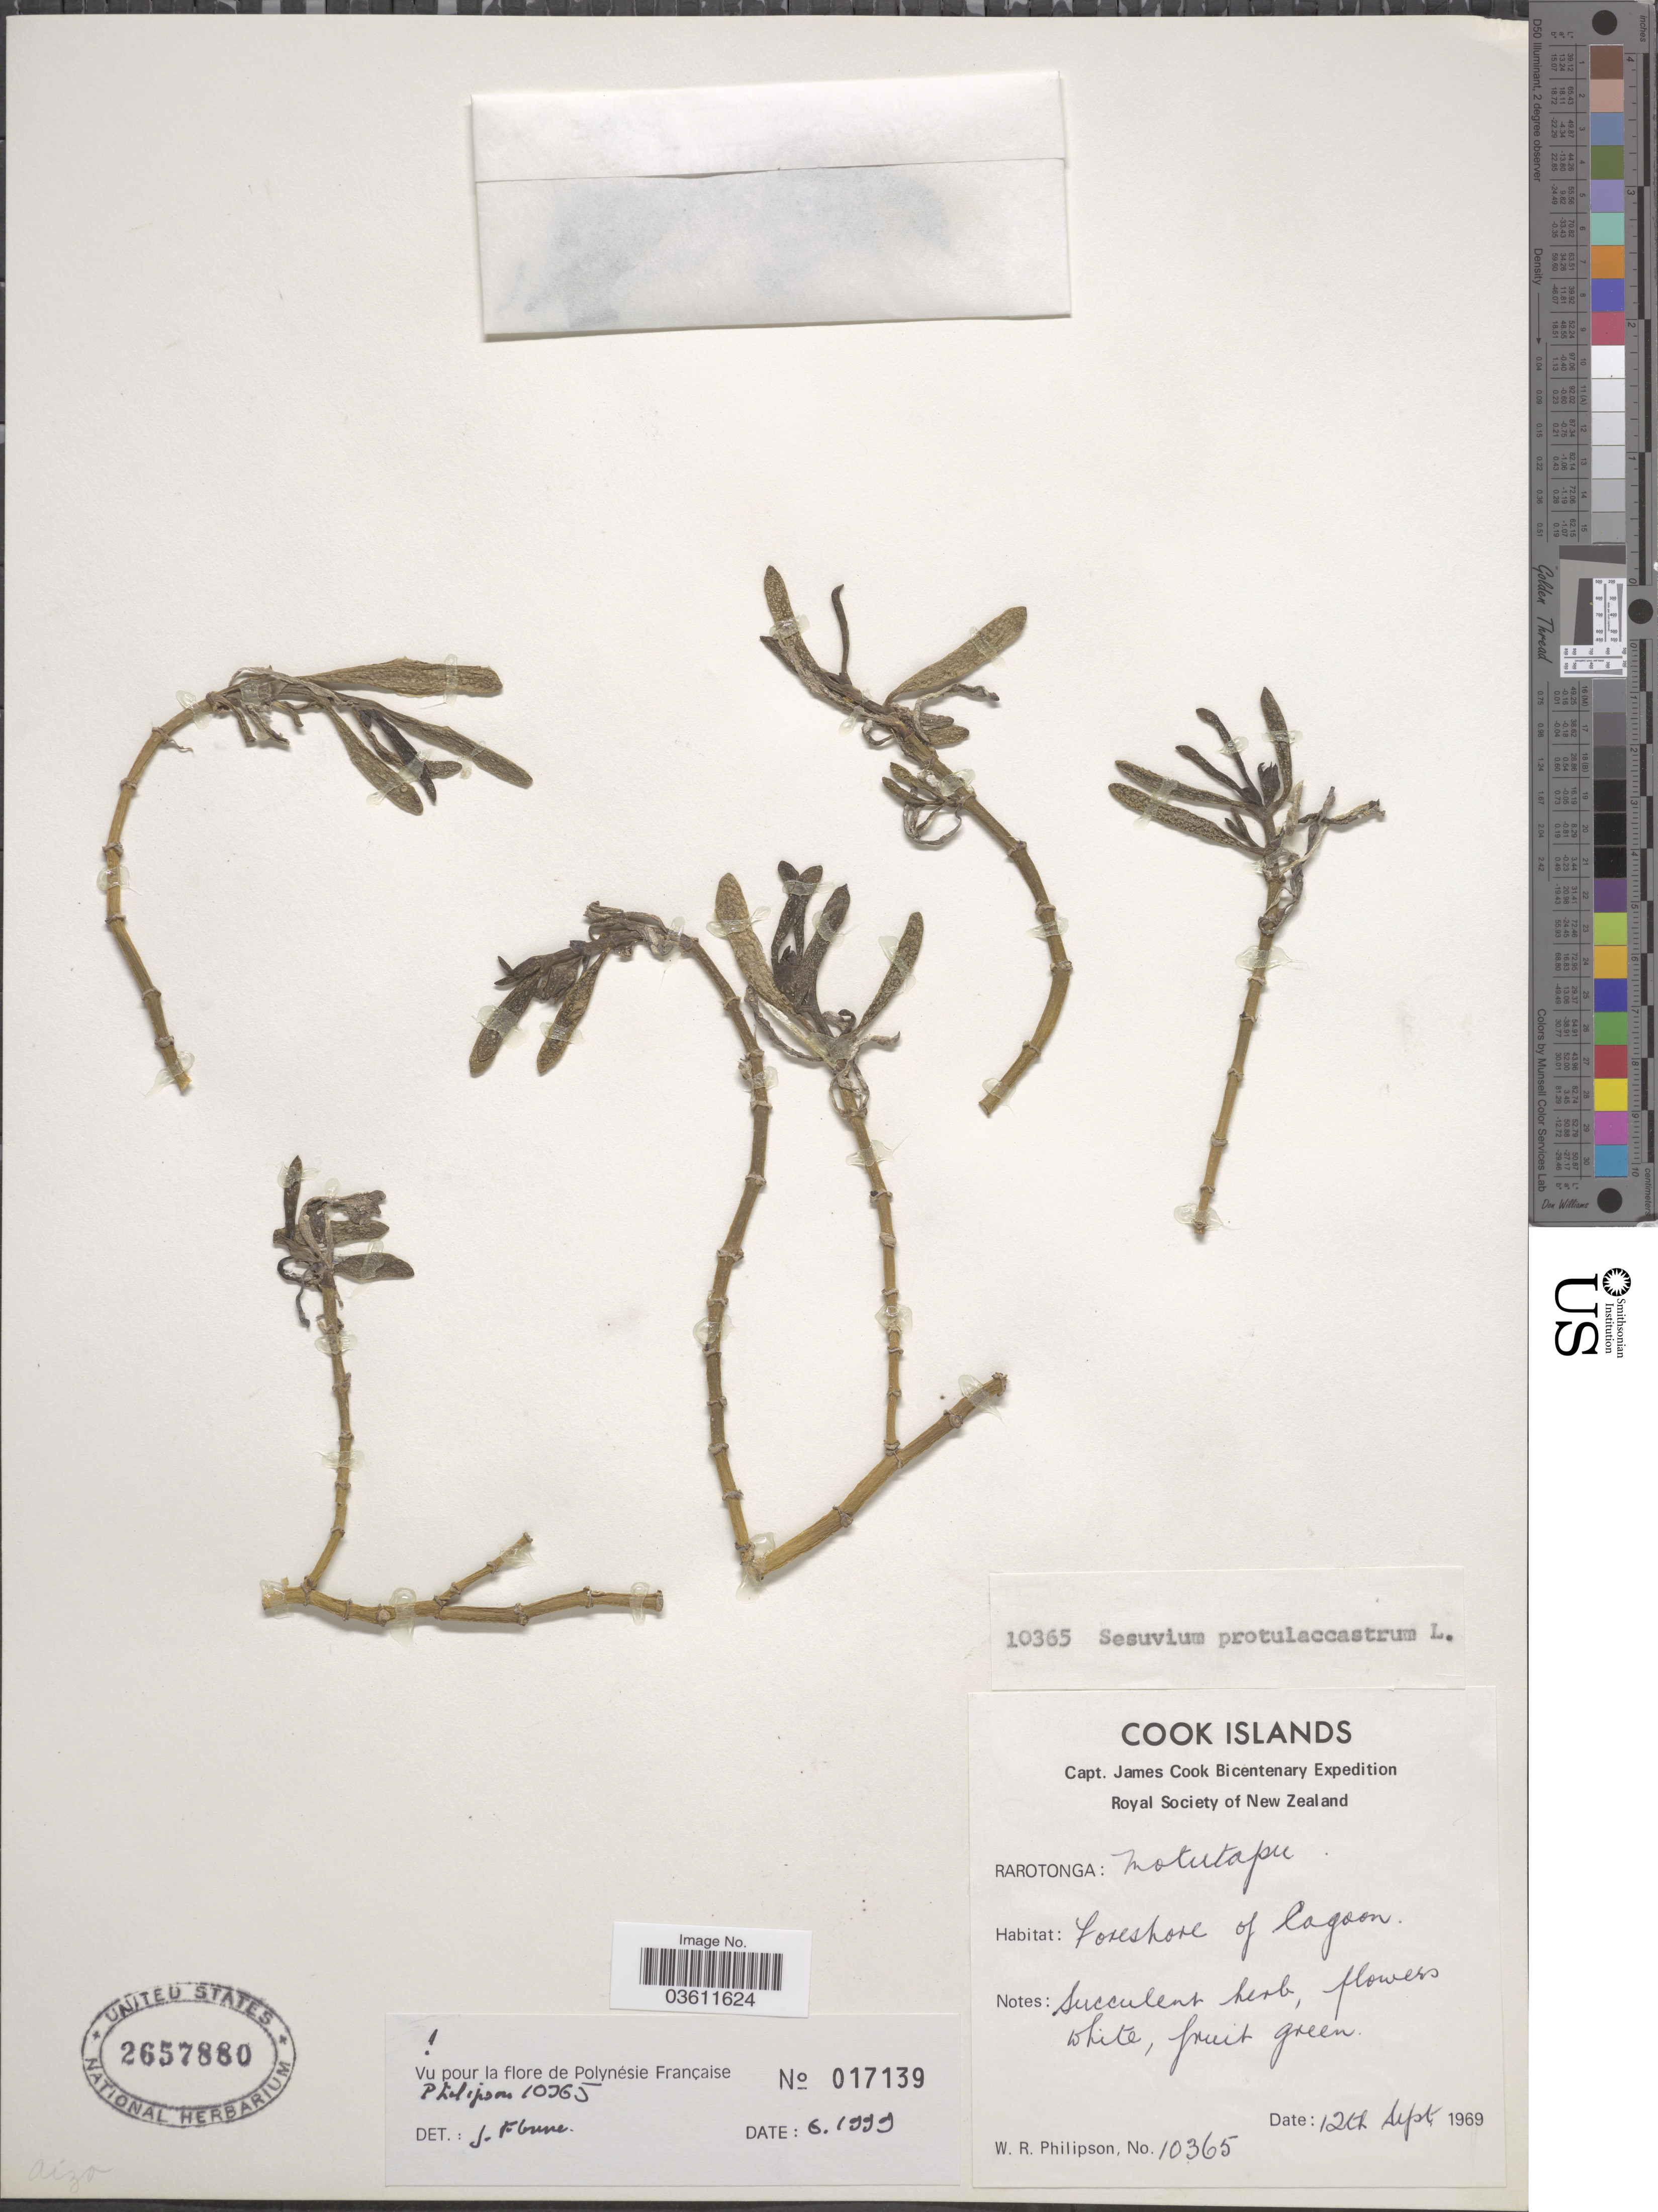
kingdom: Plantae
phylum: Tracheophyta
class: Magnoliopsida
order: Caryophyllales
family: Aizoaceae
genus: Sesuvium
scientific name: Sesuvium portulacastrum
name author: (L.) L.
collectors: W. R. Philipson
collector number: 10365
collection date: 1969-09-12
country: Cook Islands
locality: Rarotonga: Motutapu.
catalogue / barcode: US 2657880